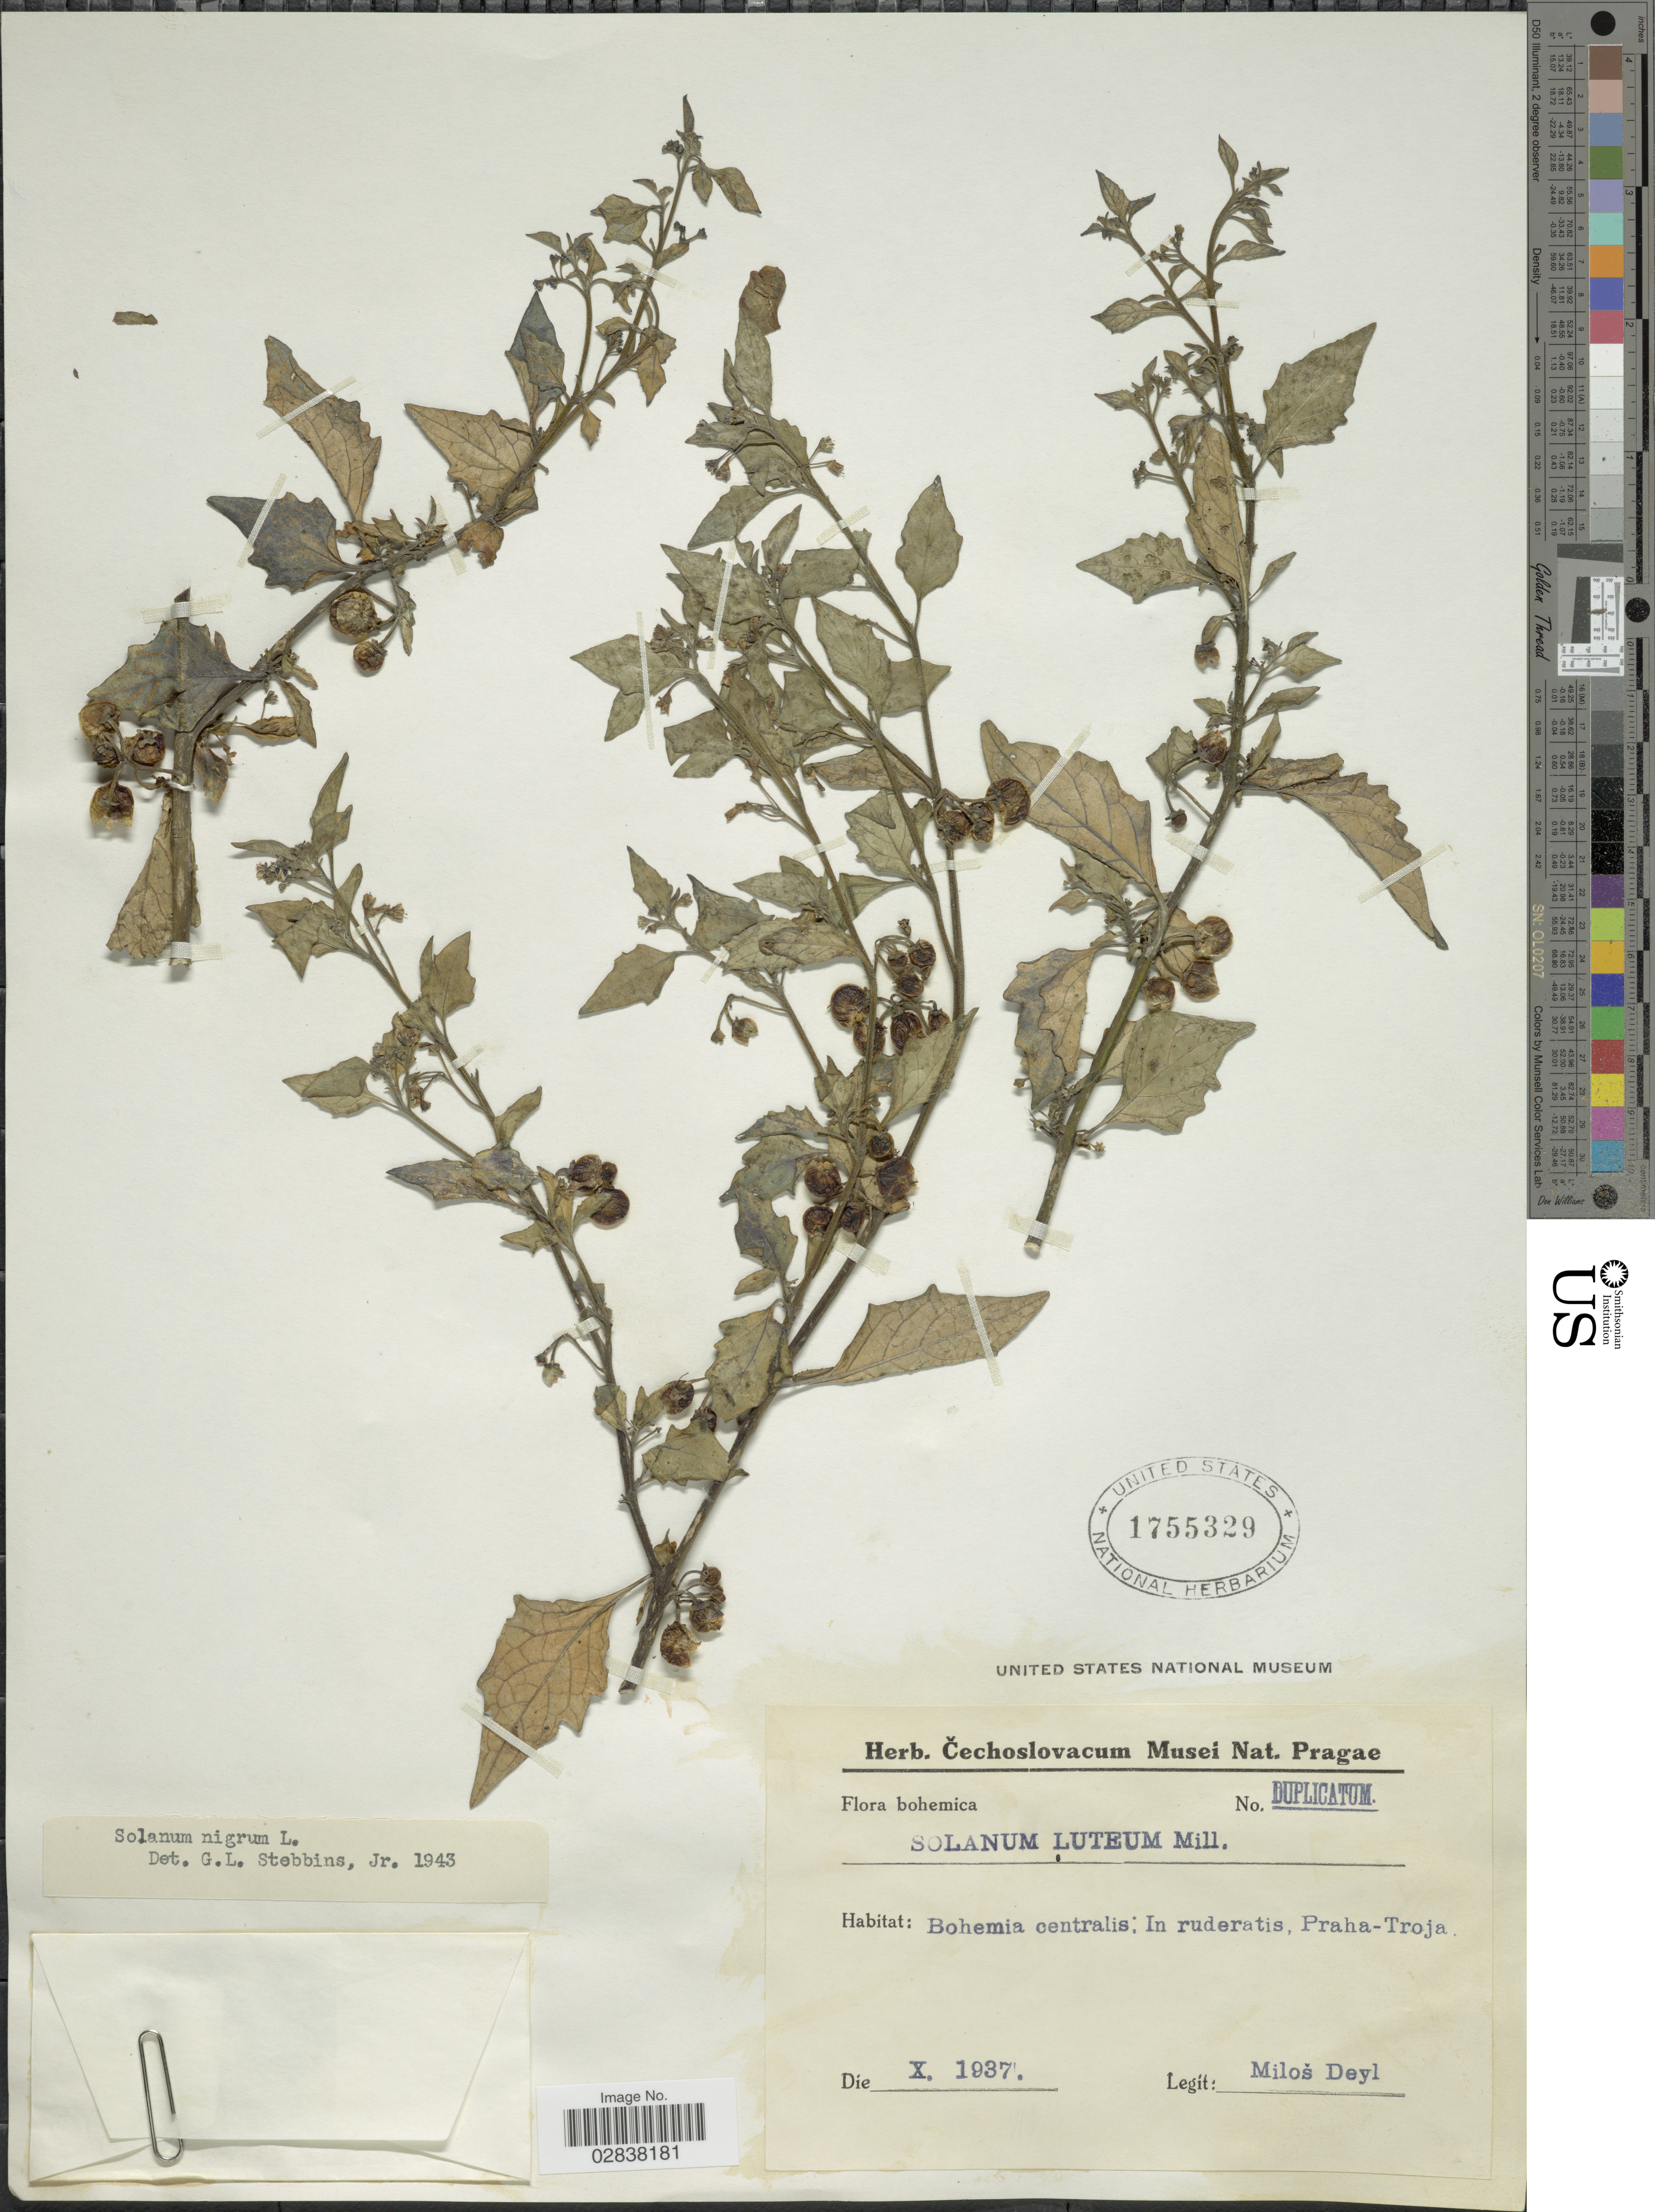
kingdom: Plantae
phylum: Tracheophyta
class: Magnoliopsida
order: Solanales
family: Solanaceae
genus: Solanum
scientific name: Solanum nigrum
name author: L.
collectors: M. Deyl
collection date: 1937-10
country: Czechia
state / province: Central Bohemian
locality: Bohemia Centralis, In ruderatis, Praha-Troja.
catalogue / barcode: US 1755329